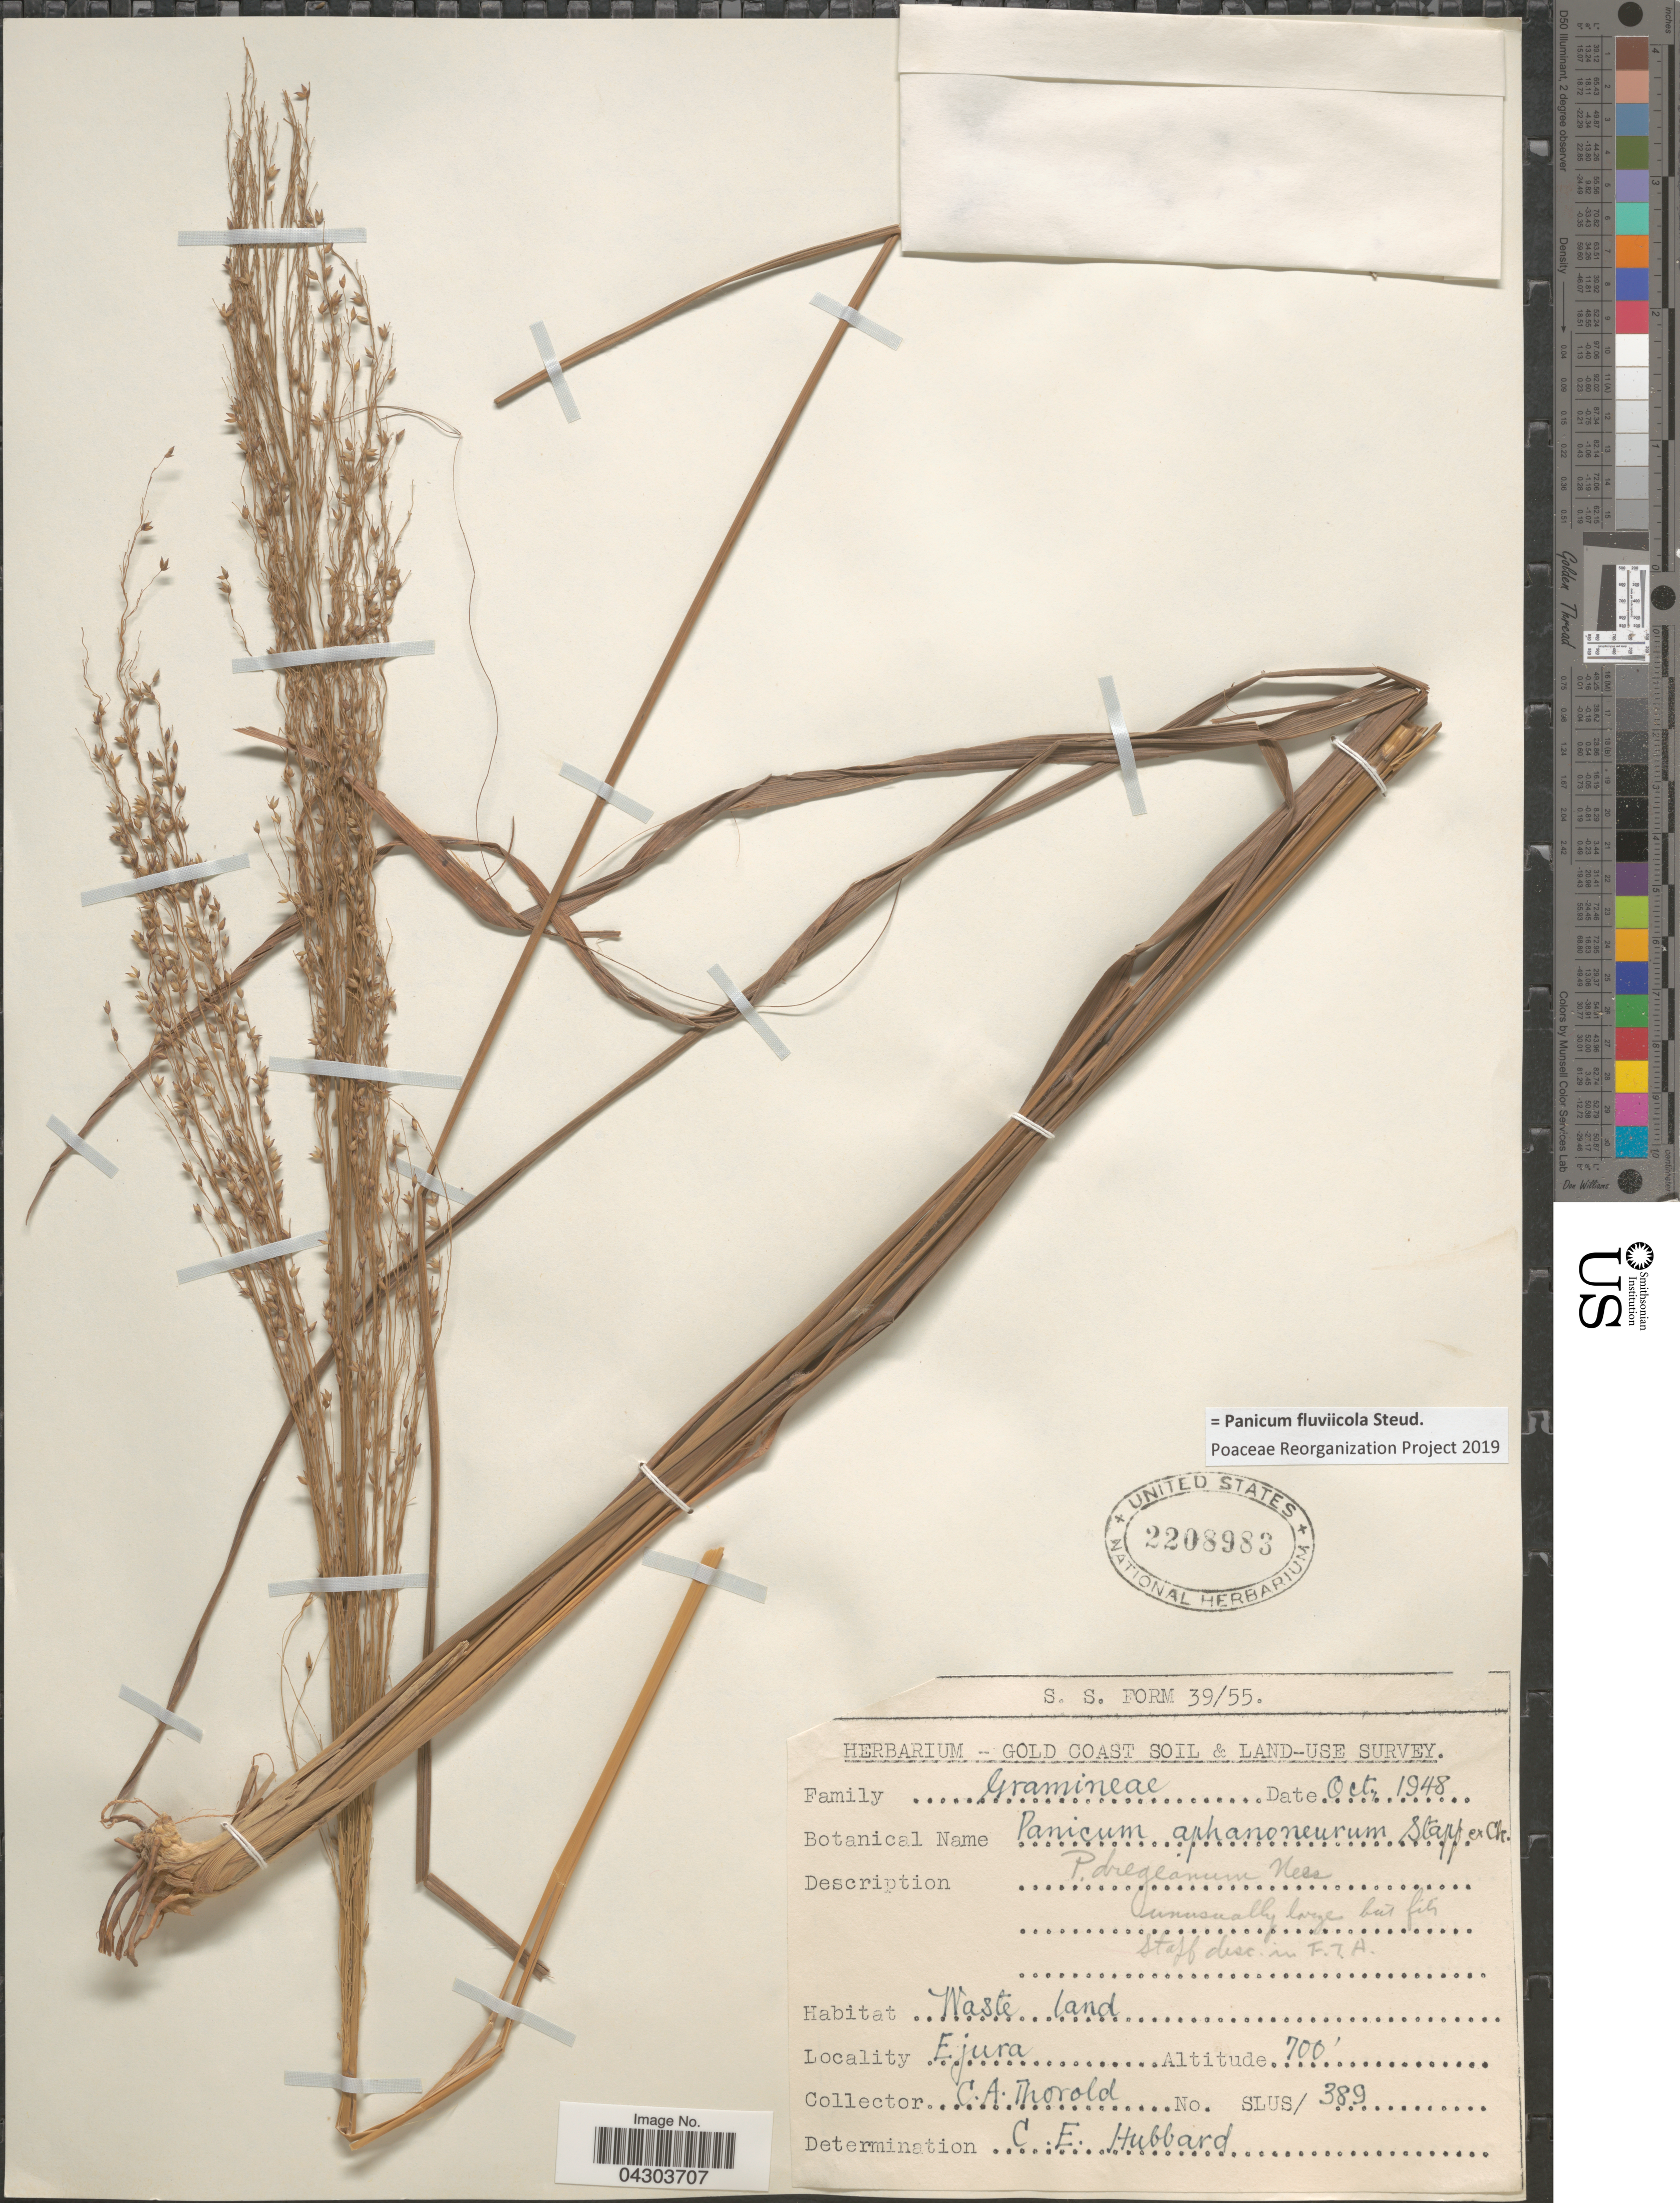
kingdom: Plantae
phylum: Tracheophyta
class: Liliopsida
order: Poales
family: Poaceae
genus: Panicum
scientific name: Panicum fluviicola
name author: Steud.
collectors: C. Thorold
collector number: SLUS/389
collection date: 1948-10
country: Ghana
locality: Gold Coast Soil & Land-use Survey. Waste land. Ejura.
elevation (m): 213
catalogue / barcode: US 2208983